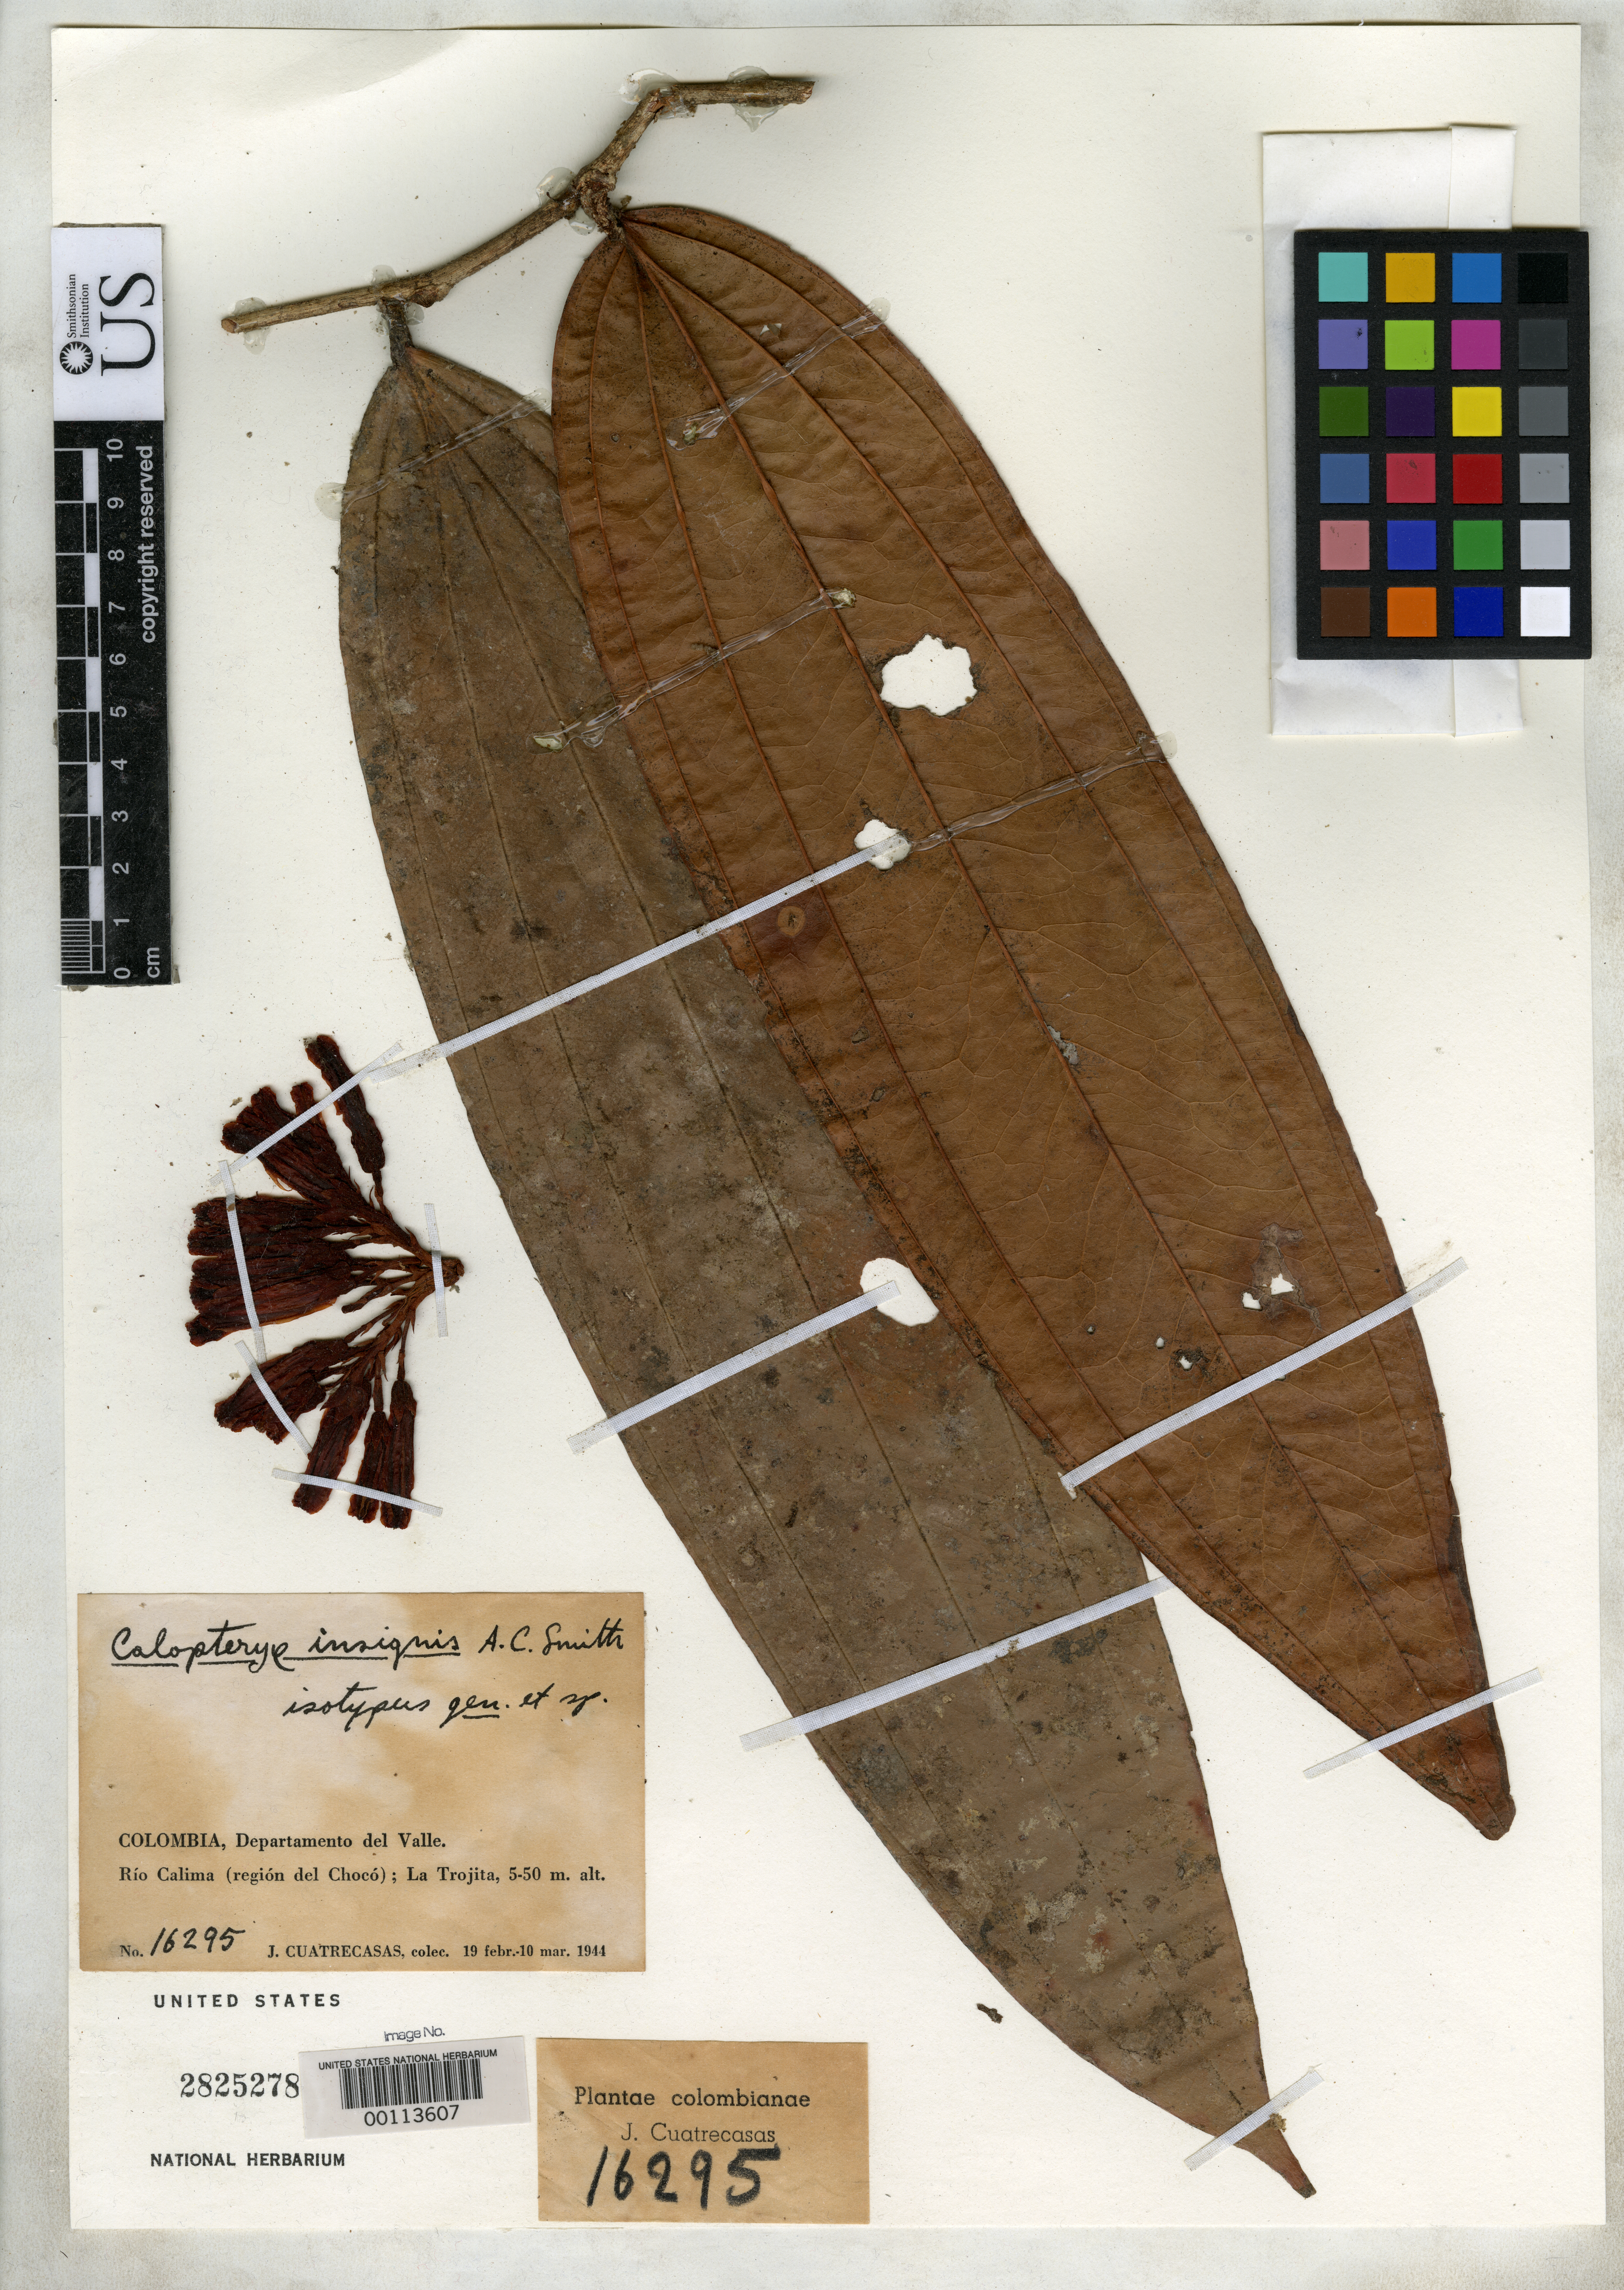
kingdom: Plantae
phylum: Tracheophyta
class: Magnoliopsida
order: Ericales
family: Ericaceae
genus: Calopteryx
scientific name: Calopteryx insignis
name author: A.C. Sm.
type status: Isotype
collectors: J. Cuatrecasas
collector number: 16295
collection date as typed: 19 Feb 1944 to 10 Mar 1944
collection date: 1944-02-19/1944-03-10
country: Colombia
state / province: Valle del Cauca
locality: Rio Calima (región del Chocó) La Trojita.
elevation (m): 5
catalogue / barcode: US 2825278